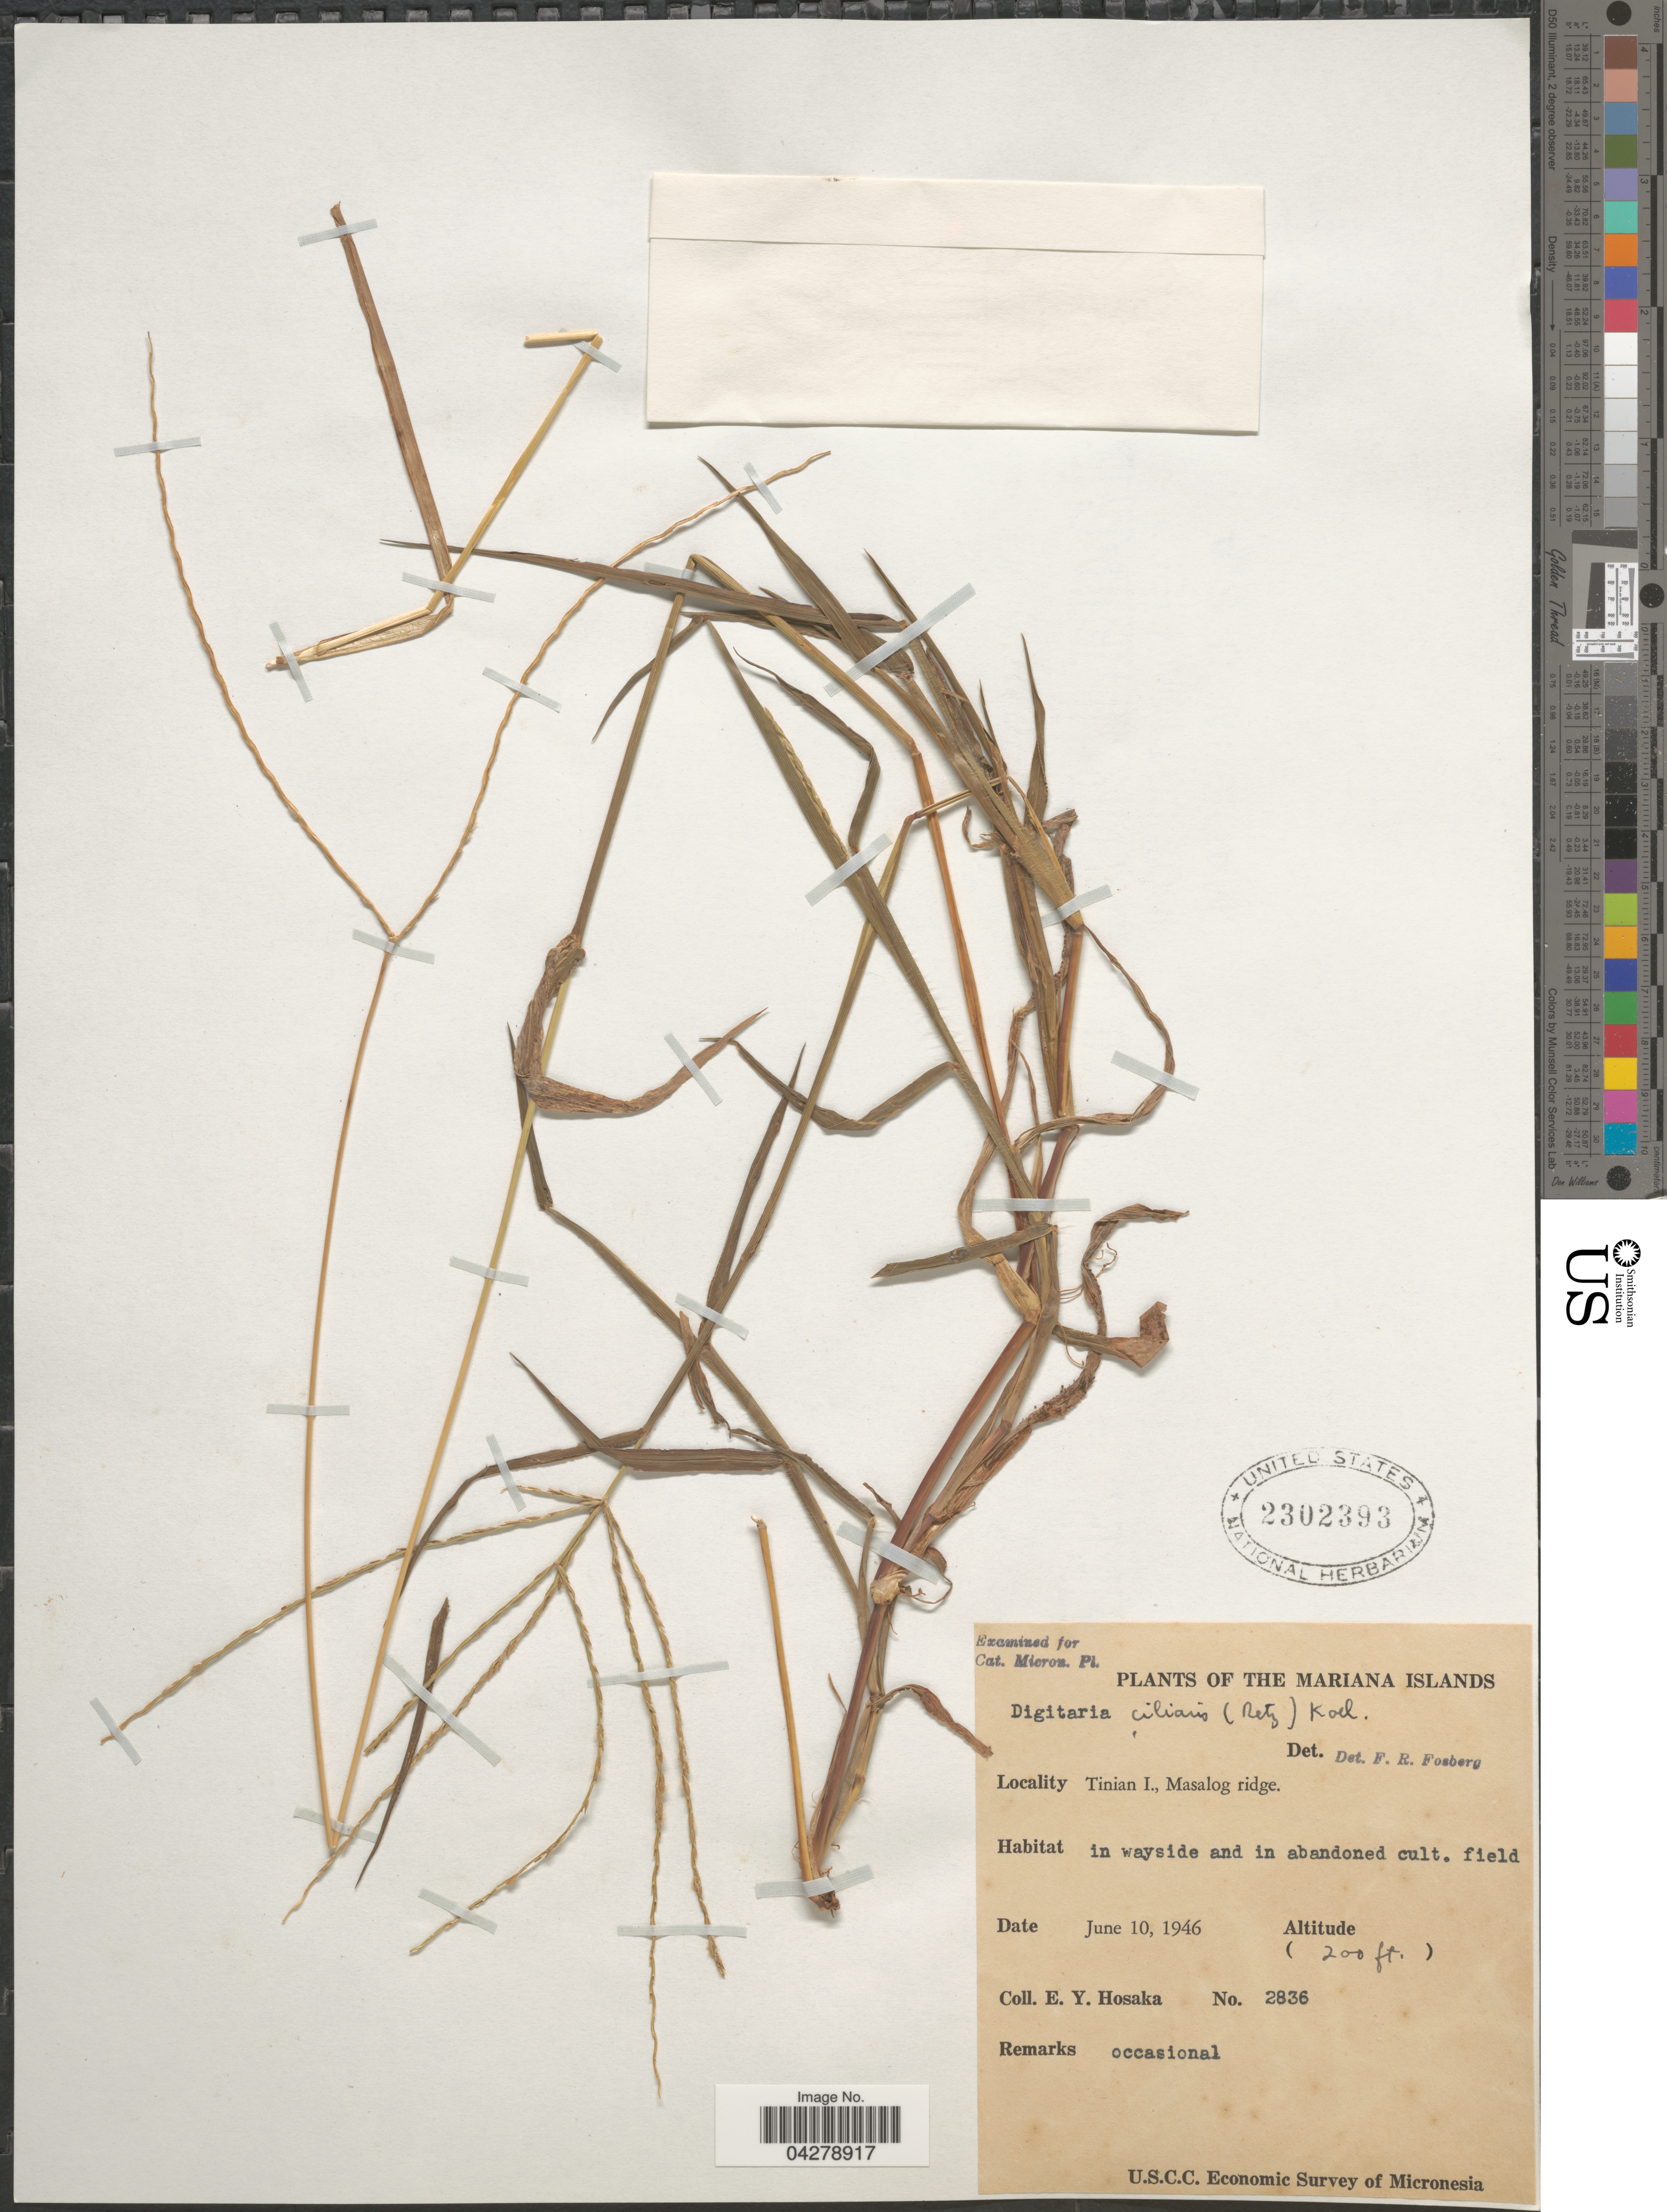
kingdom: Plantae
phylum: Tracheophyta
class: Liliopsida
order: Poales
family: Poaceae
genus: Digitaria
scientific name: Digitaria ciliaris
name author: (Retz.) Koeler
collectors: E. Y. Hosaka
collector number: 2836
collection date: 1946-06-10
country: Northern Mariana Islands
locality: The Mariana Islands. Tinian I., Masalog ridge. In wayside and in abandoned cult. field. U.S.C.C. Economic Survey of Micronesia.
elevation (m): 61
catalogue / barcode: US 2302393